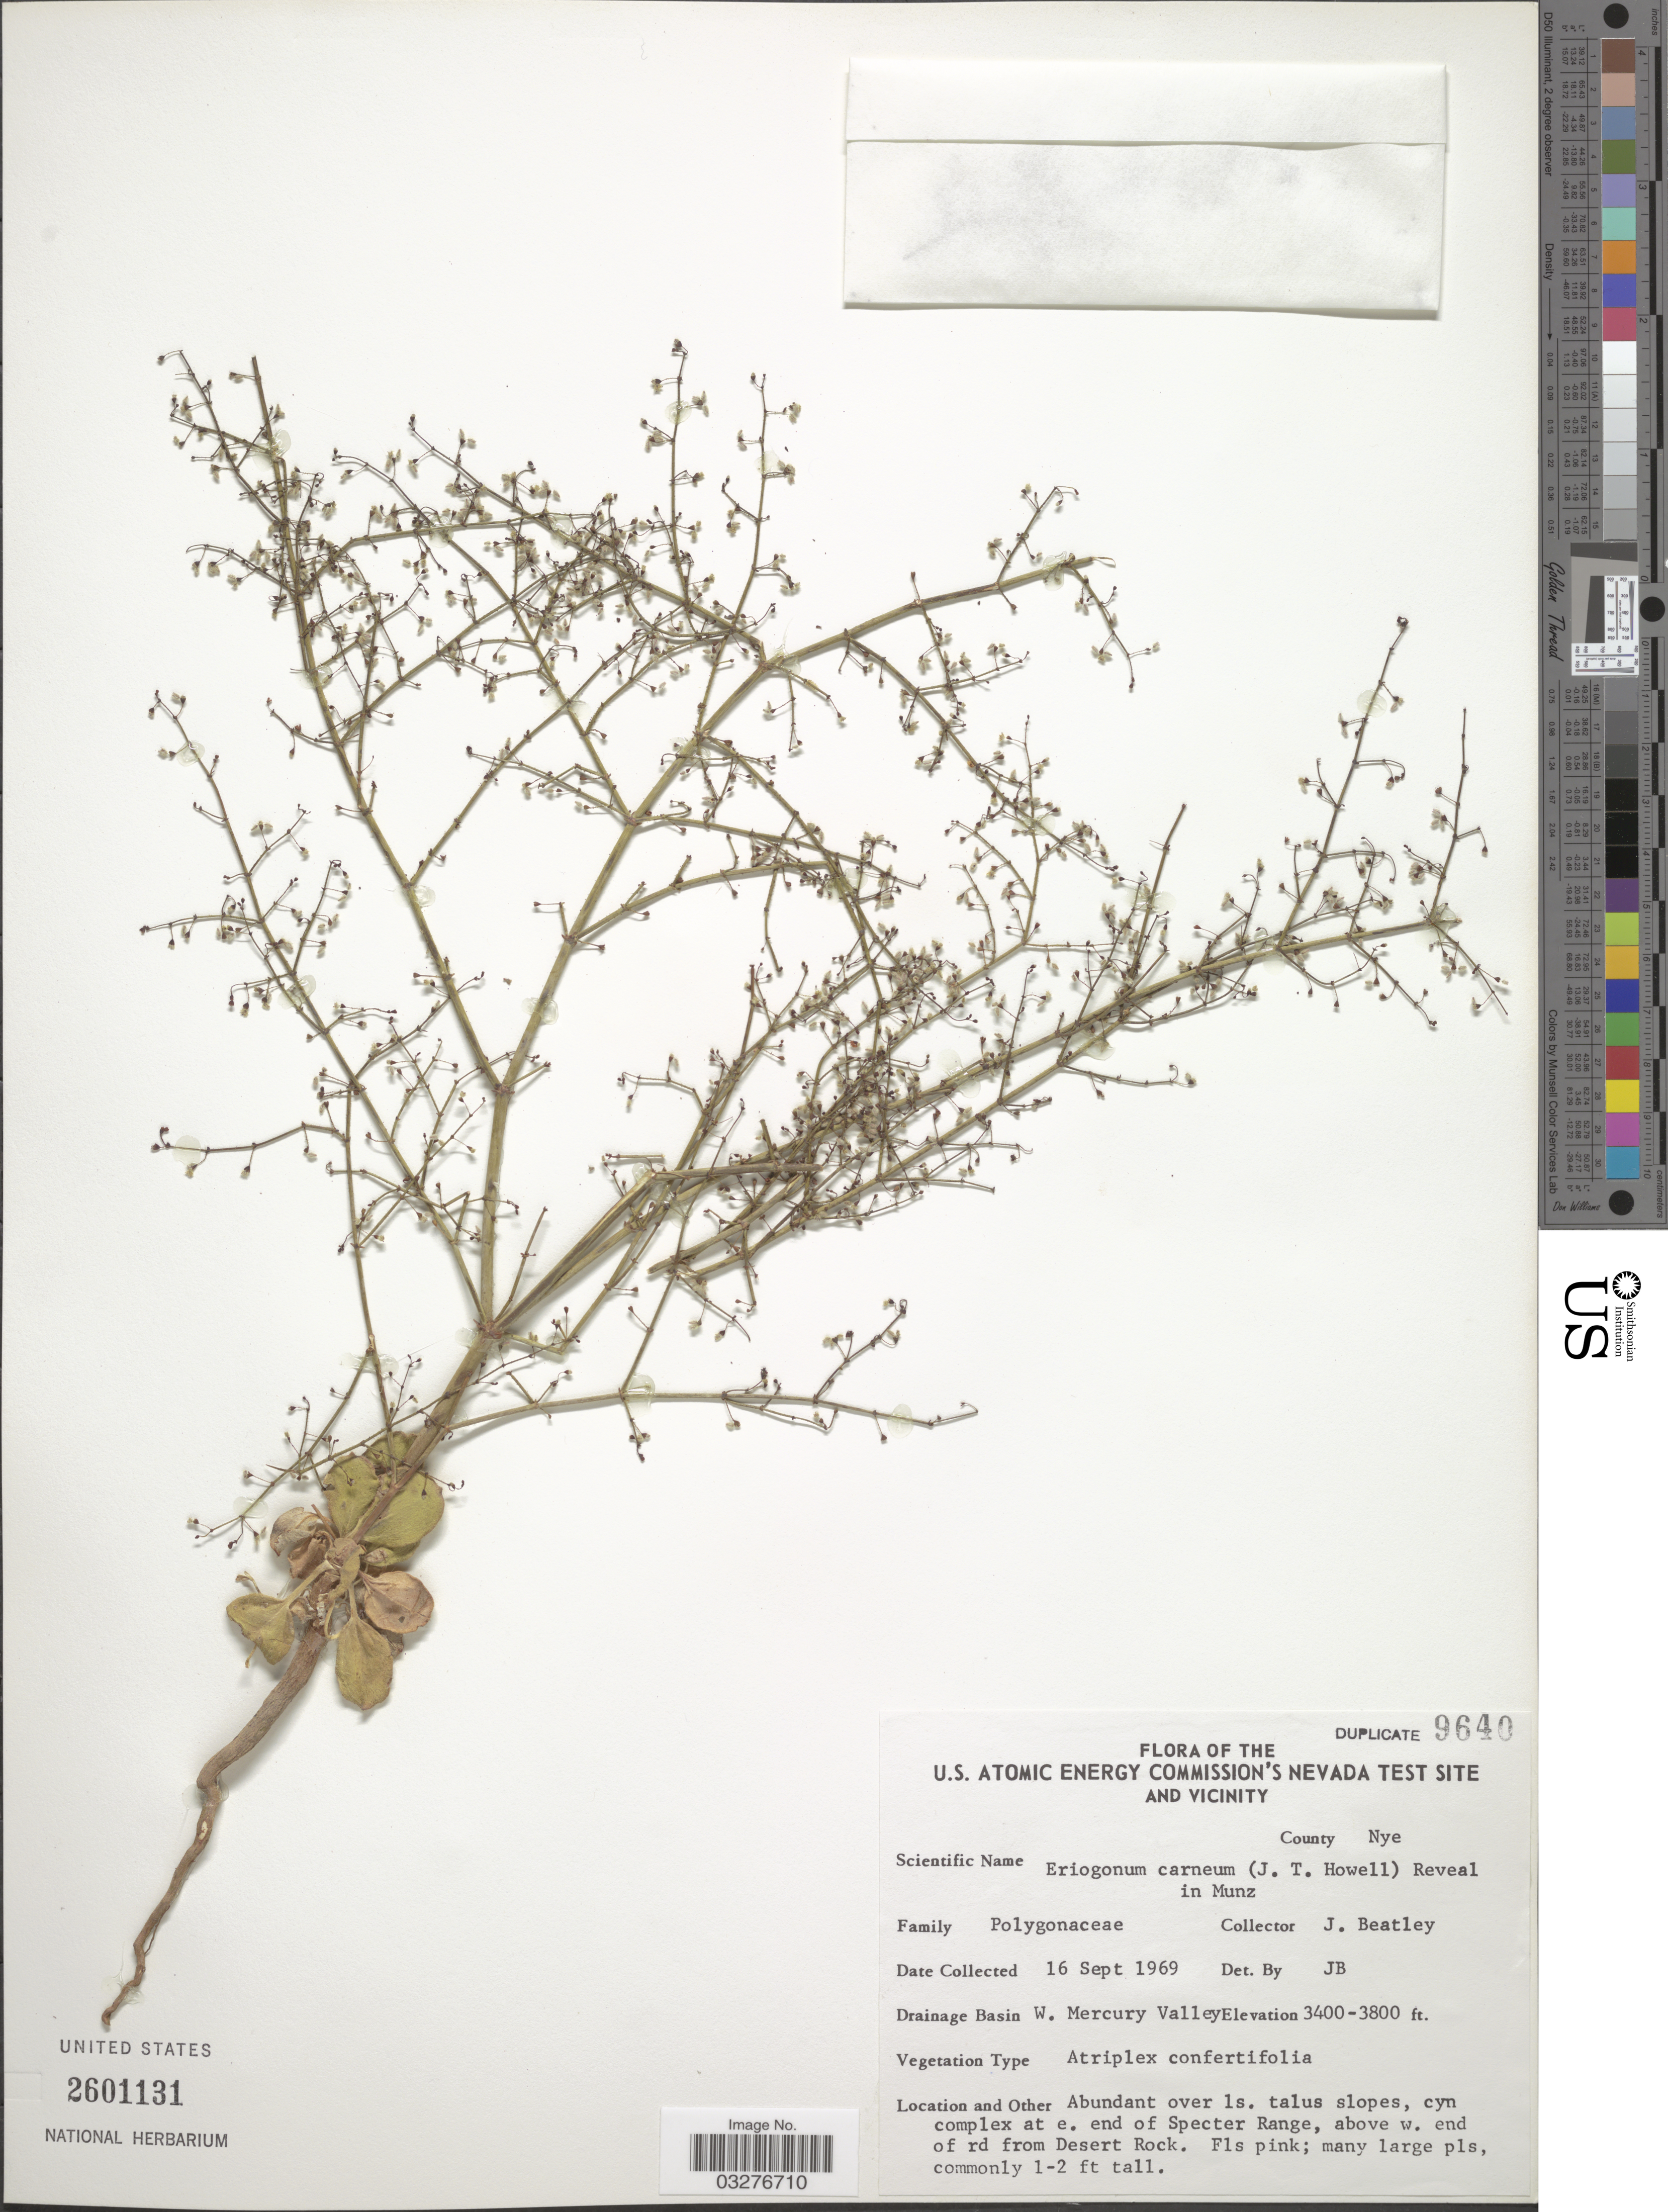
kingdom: Plantae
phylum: Tracheophyta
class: Magnoliopsida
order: Caryophyllales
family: Polygonaceae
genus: Eriogonum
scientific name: Eriogonum glandulosum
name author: (Nutt.) Nutt. ex Benth.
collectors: J. C. Beatley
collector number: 9640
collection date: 1969-09-16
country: United States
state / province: Nevada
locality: U. S. Atomic Energy Commission's Nevada Test Site and Vicinity. County Nye. Drainage Basin W. Mercury Valley. E. end of Specter Range, above w. end of rd from Desert Rock.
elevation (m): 1036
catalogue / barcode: US 2601131